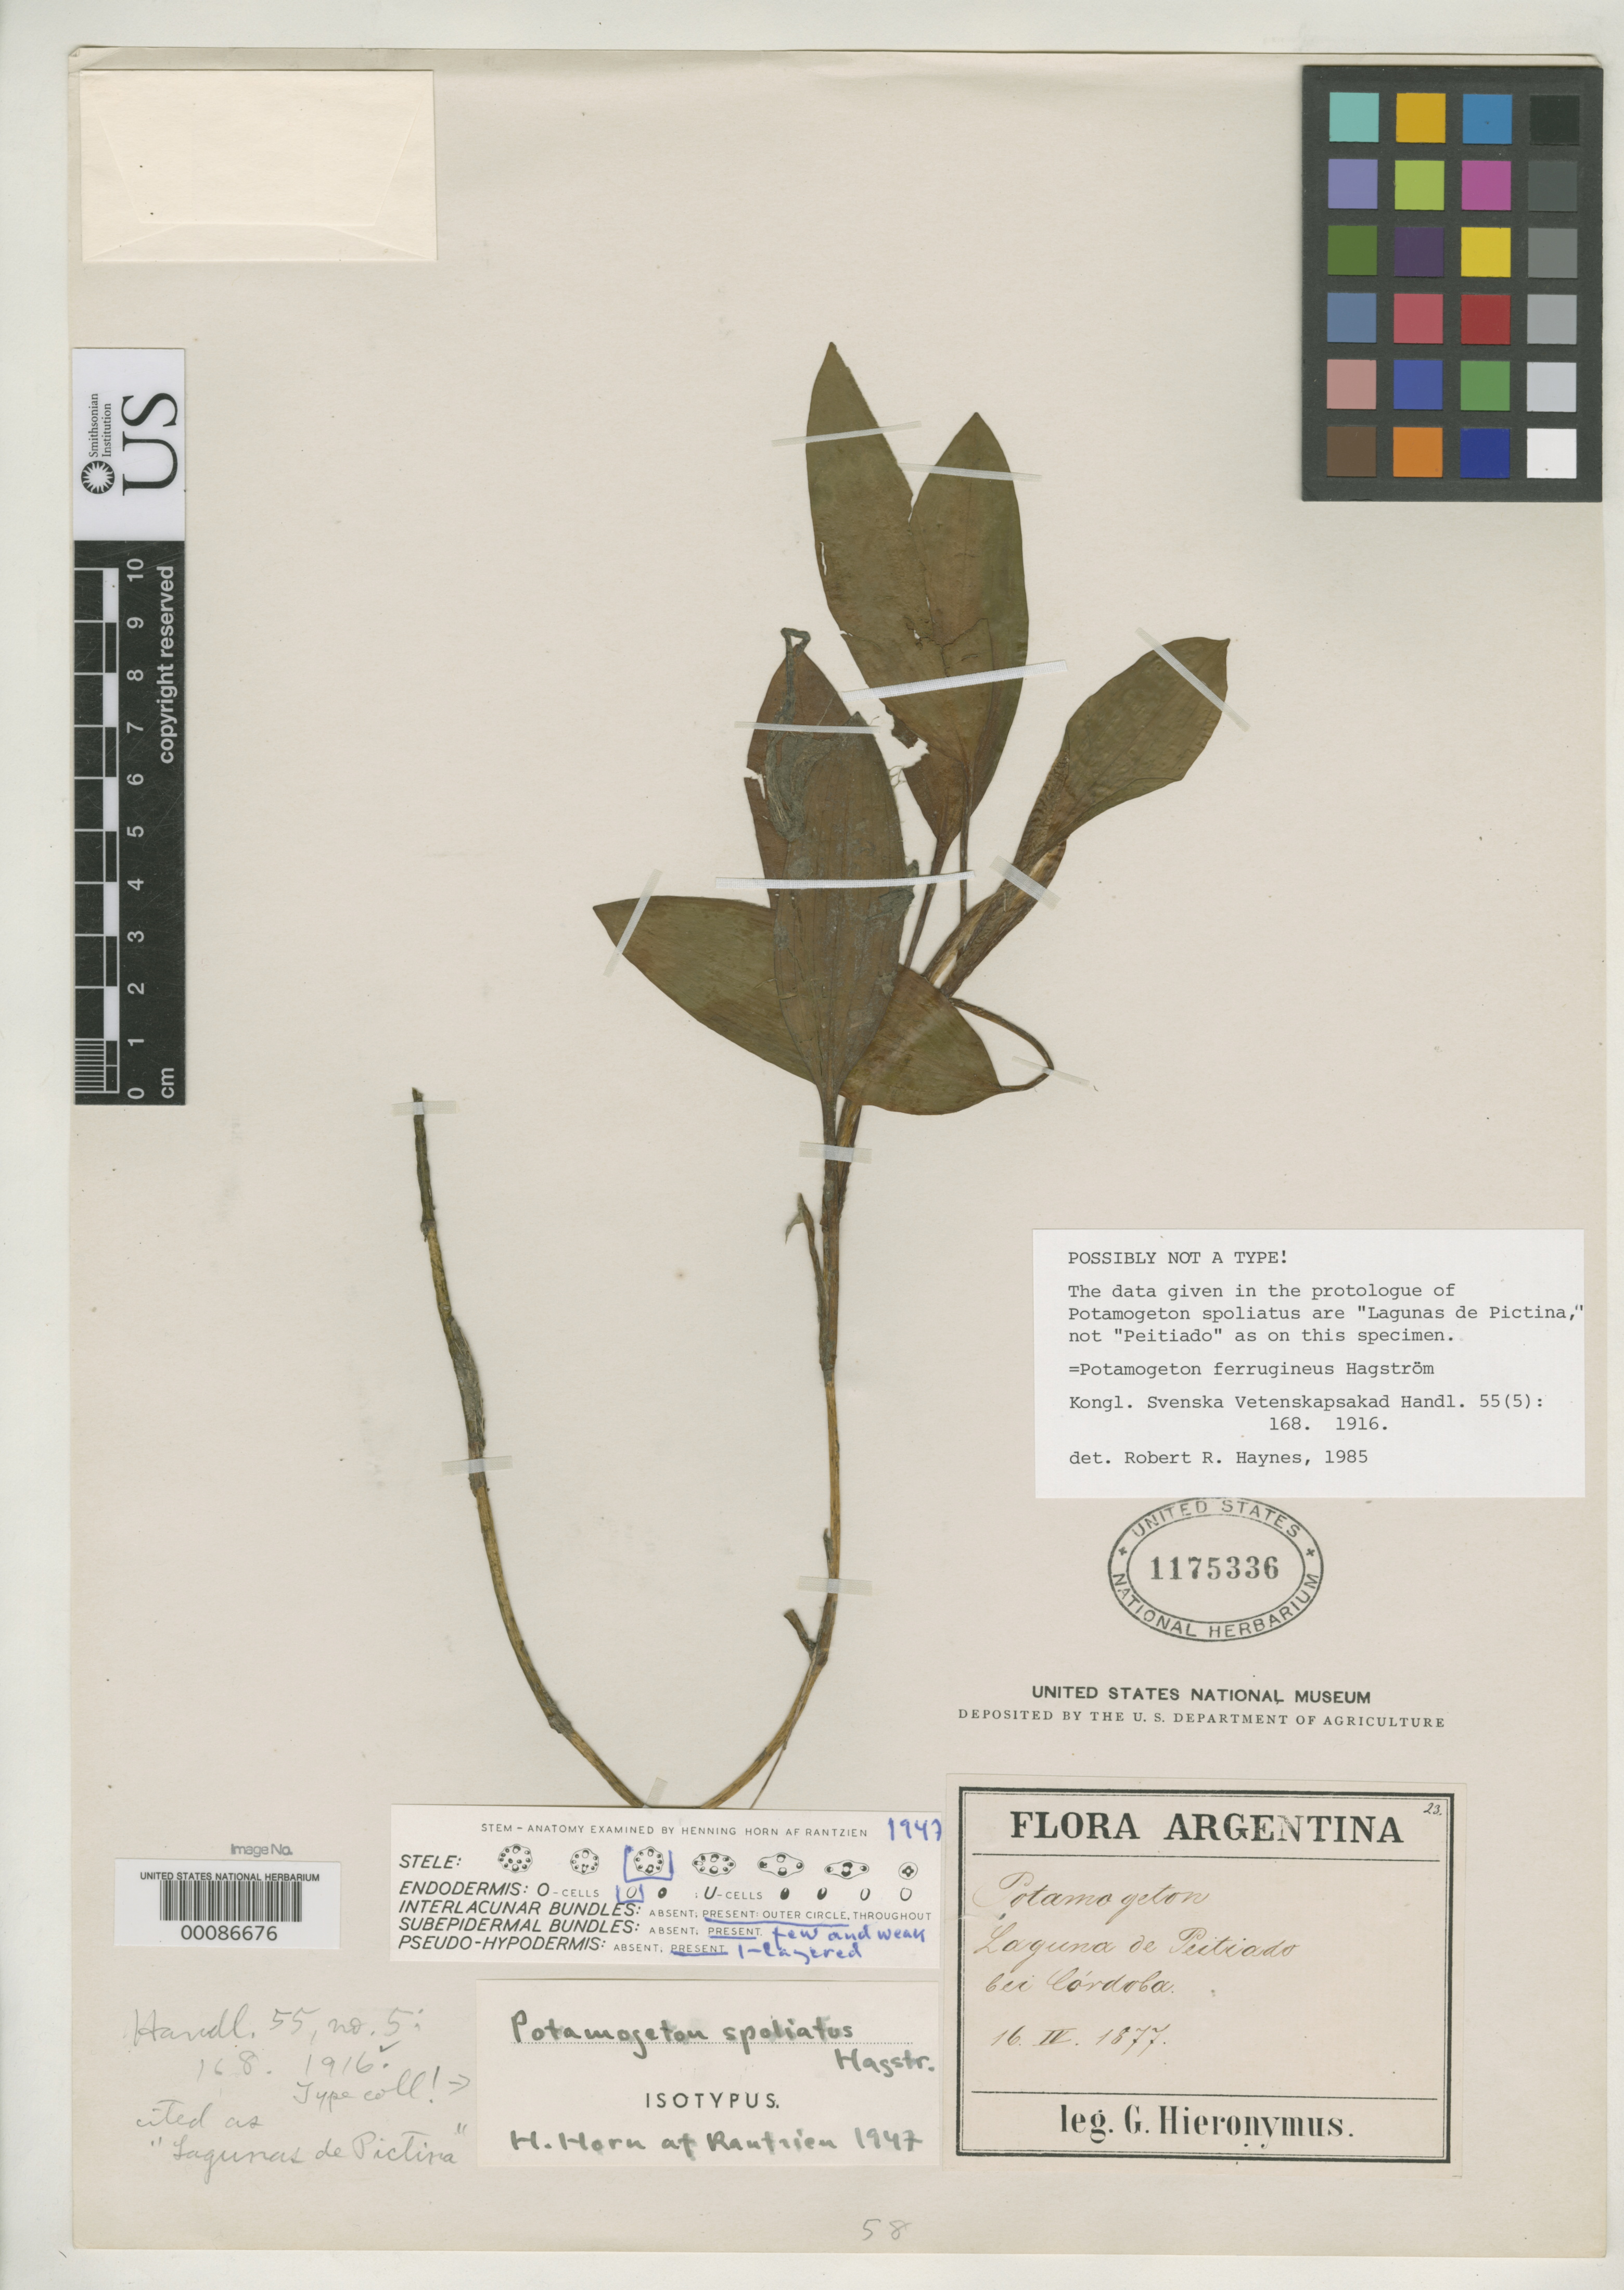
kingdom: Plantae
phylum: Tracheophyta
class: Liliopsida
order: Alismatales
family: Potamogetonaceae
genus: Potamogeton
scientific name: Potamogeton spoliatus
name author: Hagstr.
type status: Isotype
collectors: G. H. Hieronymus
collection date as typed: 16 Apr 1877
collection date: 1877-04-16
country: Argentina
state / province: Córdoba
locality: Laguna de Peitiado bei Cordaba.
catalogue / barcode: US 1175336